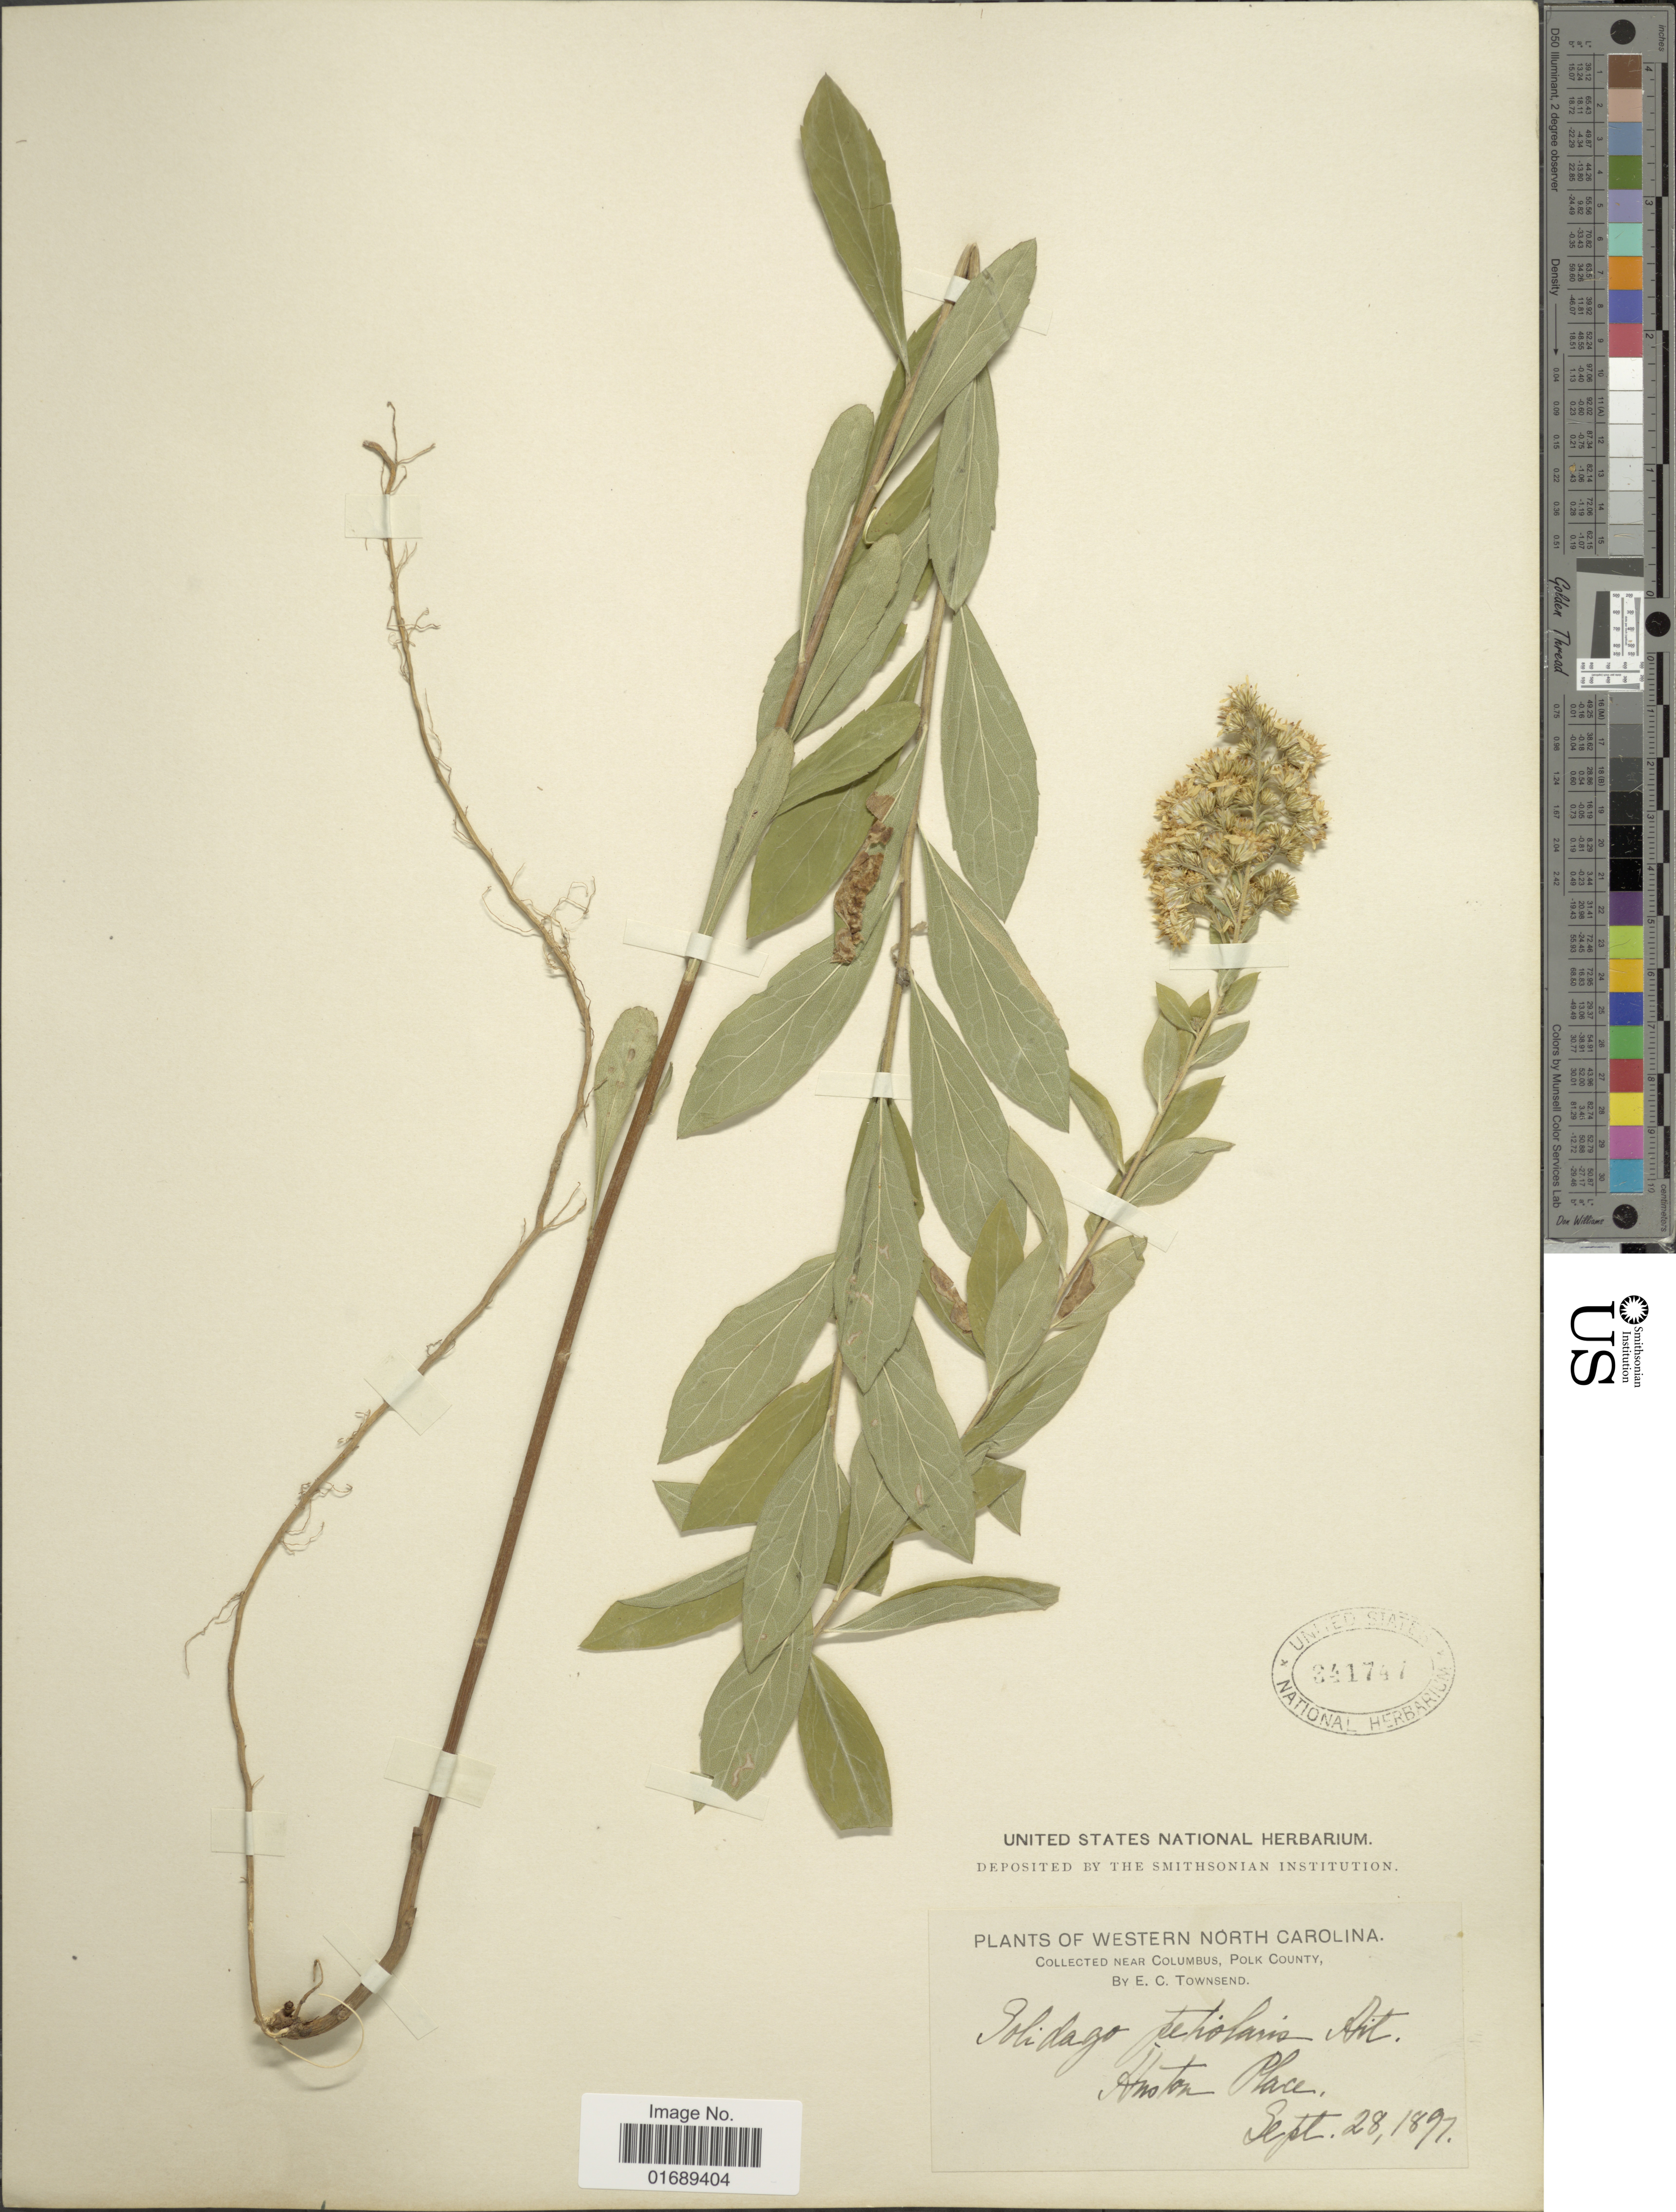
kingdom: Plantae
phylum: Tracheophyta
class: Magnoliopsida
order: Asterales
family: Asteraceae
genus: Solidago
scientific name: Solidago petiolaris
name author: Aiton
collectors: E. C. Townsend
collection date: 1897-09-28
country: United States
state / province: North Carolina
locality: Western North Carolina. Near Columbus, Polk County. Hunston Place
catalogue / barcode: US 341747